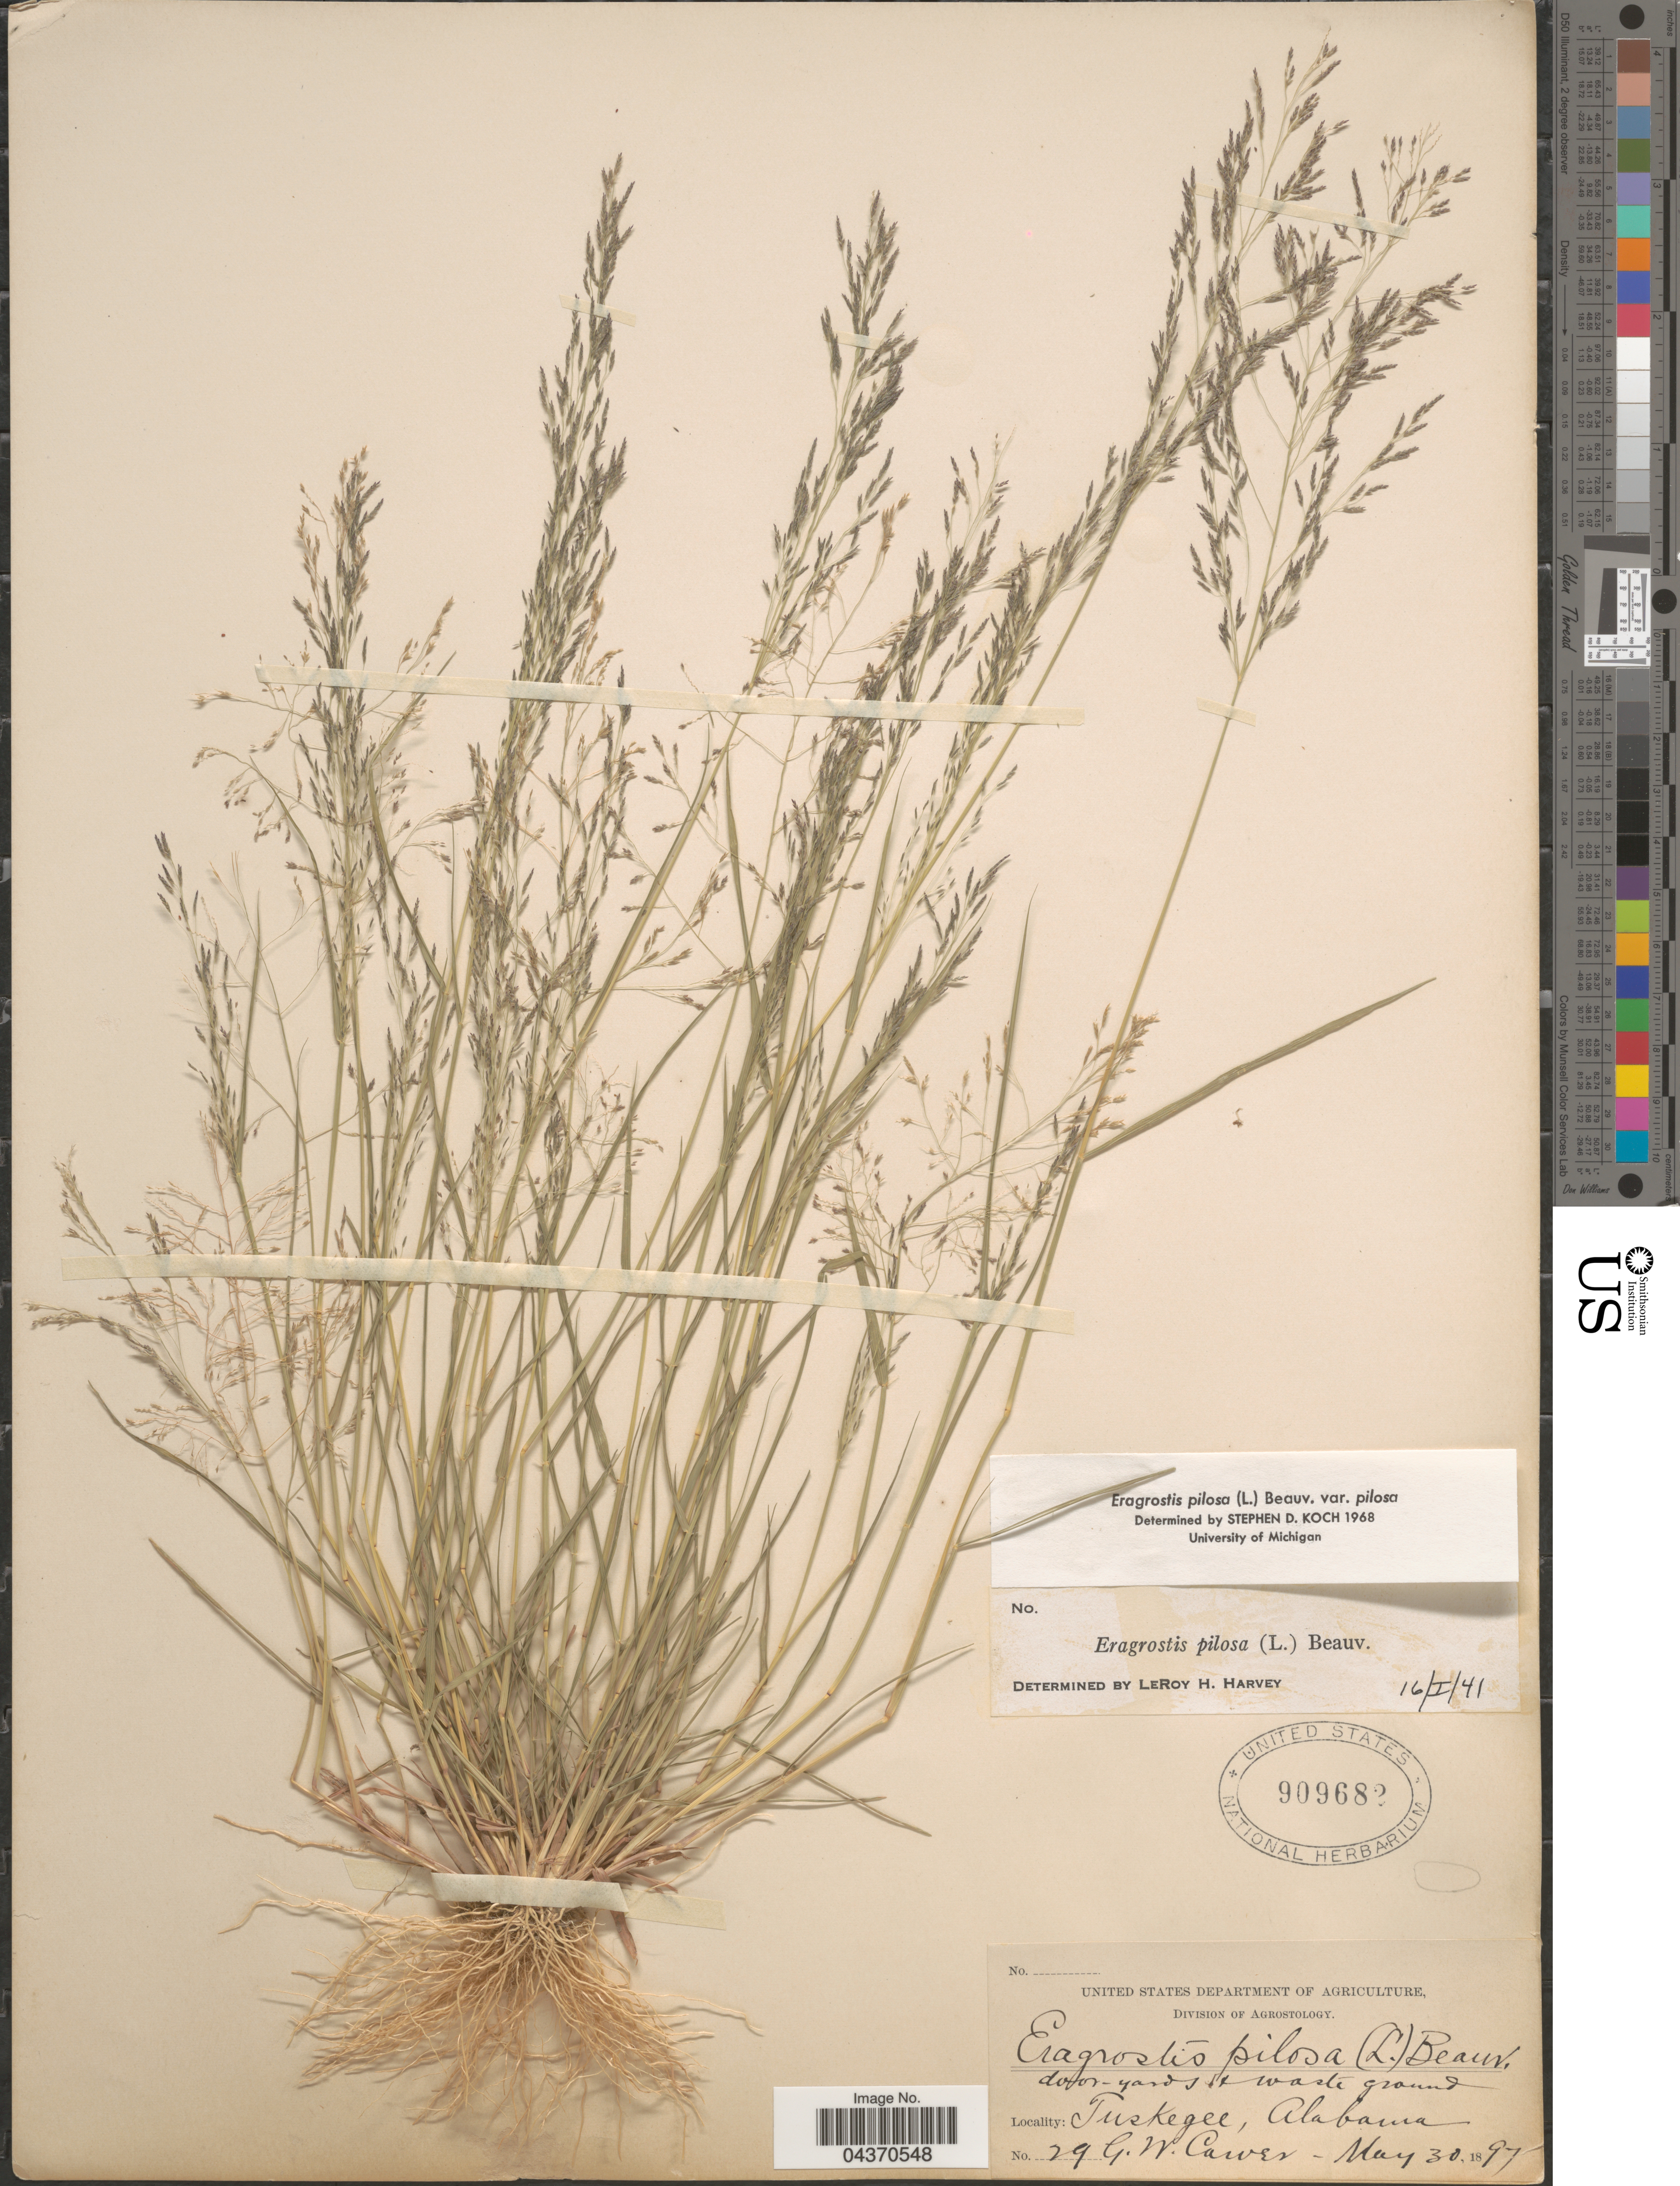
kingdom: Plantae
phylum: Tracheophyta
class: Liliopsida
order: Poales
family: Poaceae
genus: Eragrostis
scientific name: Eragrostis pilosa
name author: (L.) P. Beauv.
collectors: G. Carver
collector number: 29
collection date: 1897-05-30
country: United States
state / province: Alabama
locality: Tuskegee.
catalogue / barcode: US 909682